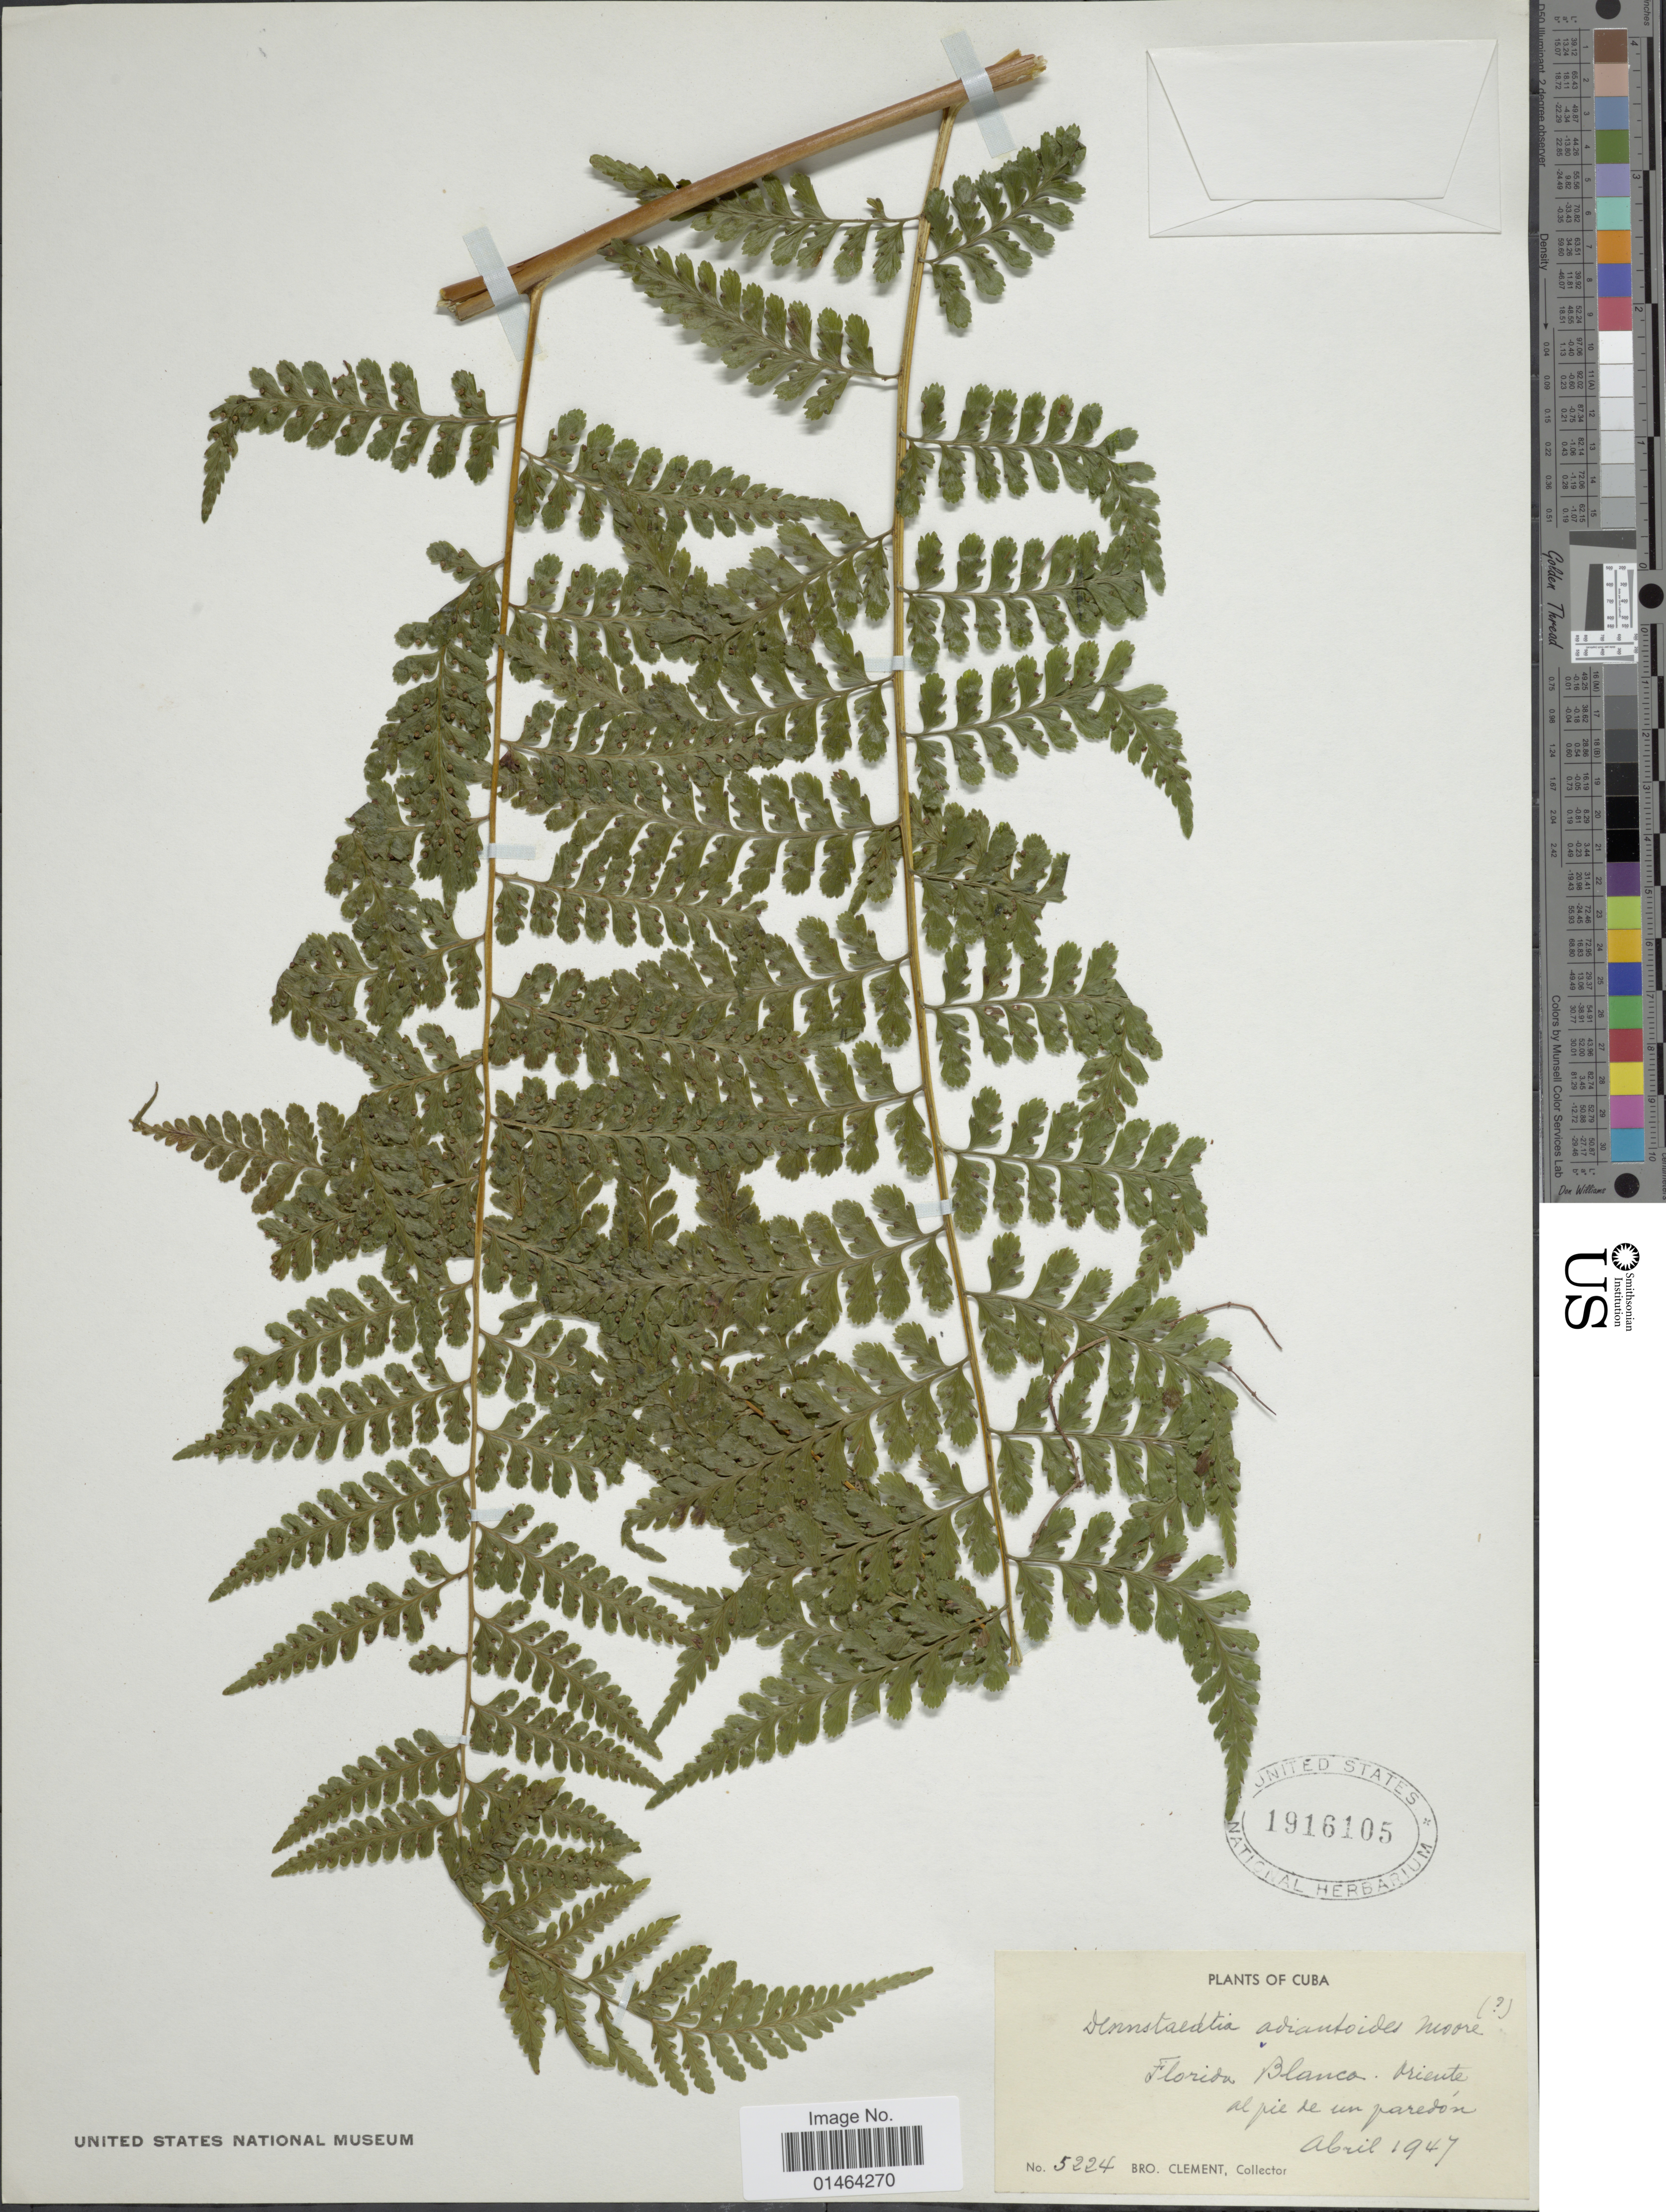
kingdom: Plantae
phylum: Tracheophyta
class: Polypodiopsida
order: Polypodiales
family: Dennstaedtiaceae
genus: Dennstaedtia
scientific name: Dennstaedtia bipinnata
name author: (Cav.) Maxon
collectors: B. Clement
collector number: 5224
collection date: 1947-04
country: Cuba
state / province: Oriente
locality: Florida Blanca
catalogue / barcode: US 1916105